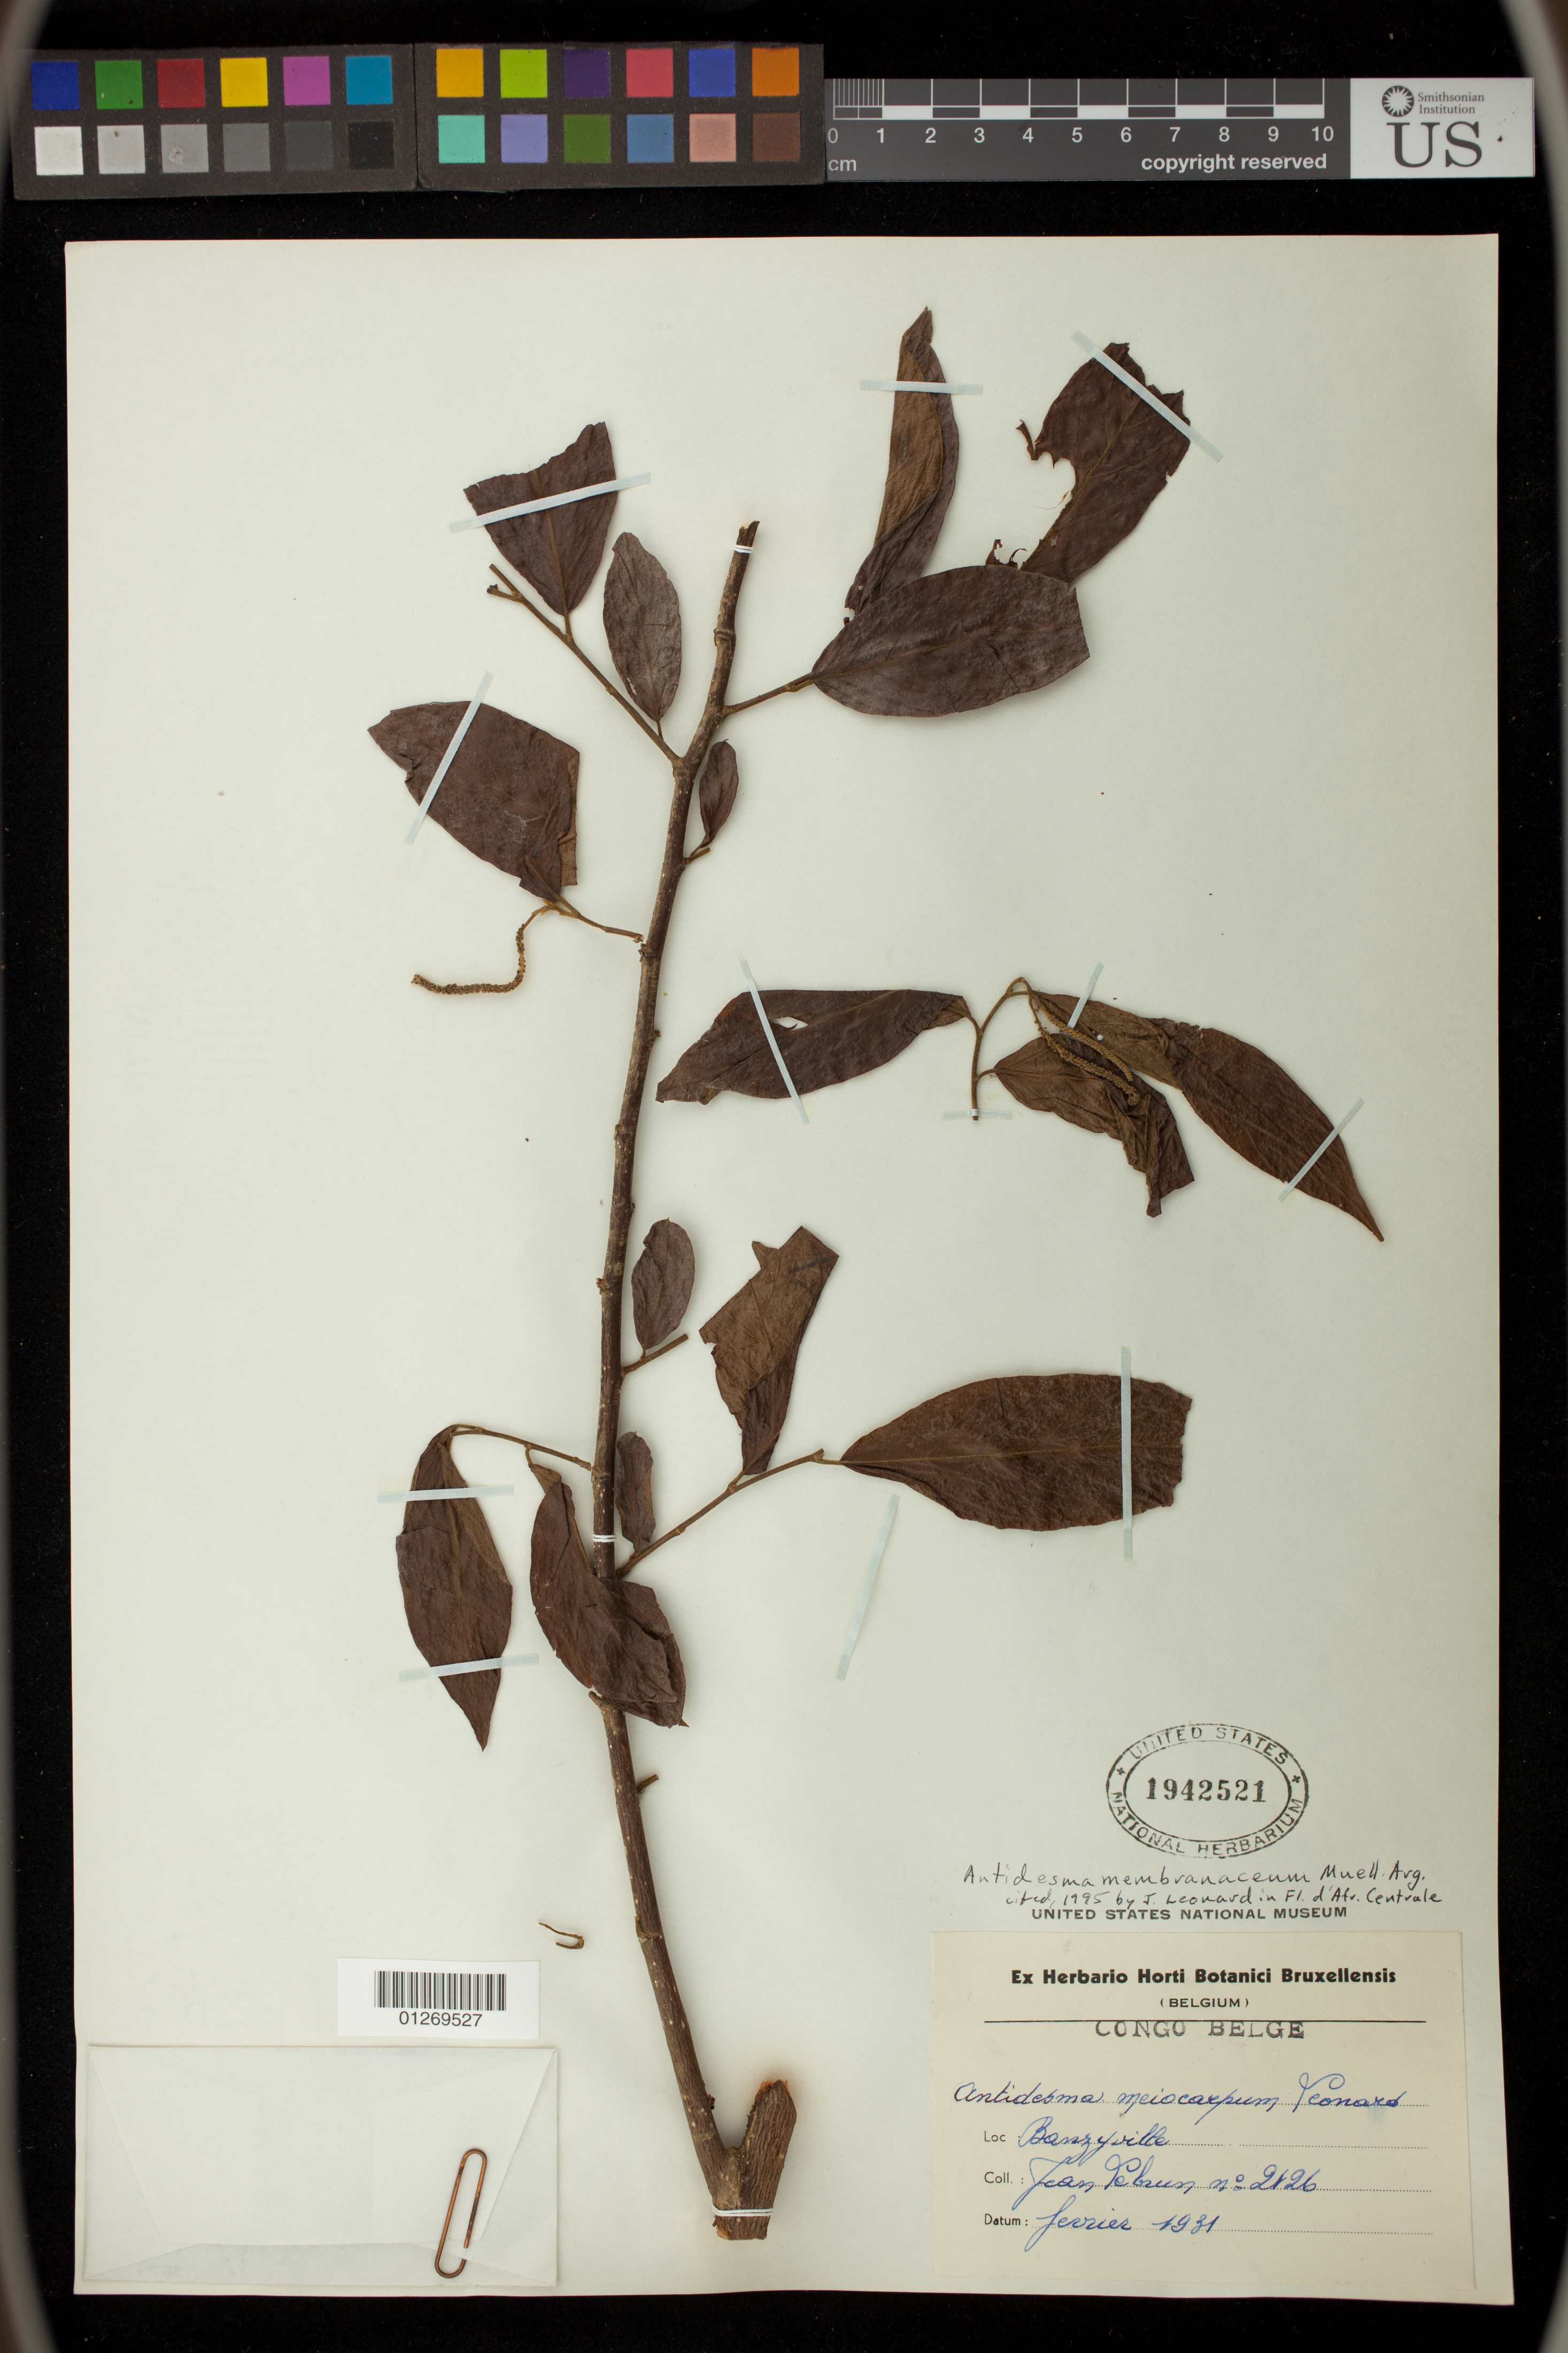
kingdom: Plantae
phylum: Tracheophyta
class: Magnoliopsida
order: Malpighiales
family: Phyllanthaceae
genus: Antidesma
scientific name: Antidesma membranaceum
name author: Müll. Arg.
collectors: J. A. Lebrun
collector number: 2126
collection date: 1931-02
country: Congo, Democratic Republic of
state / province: Équateur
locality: Banzyville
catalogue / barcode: US 1942521